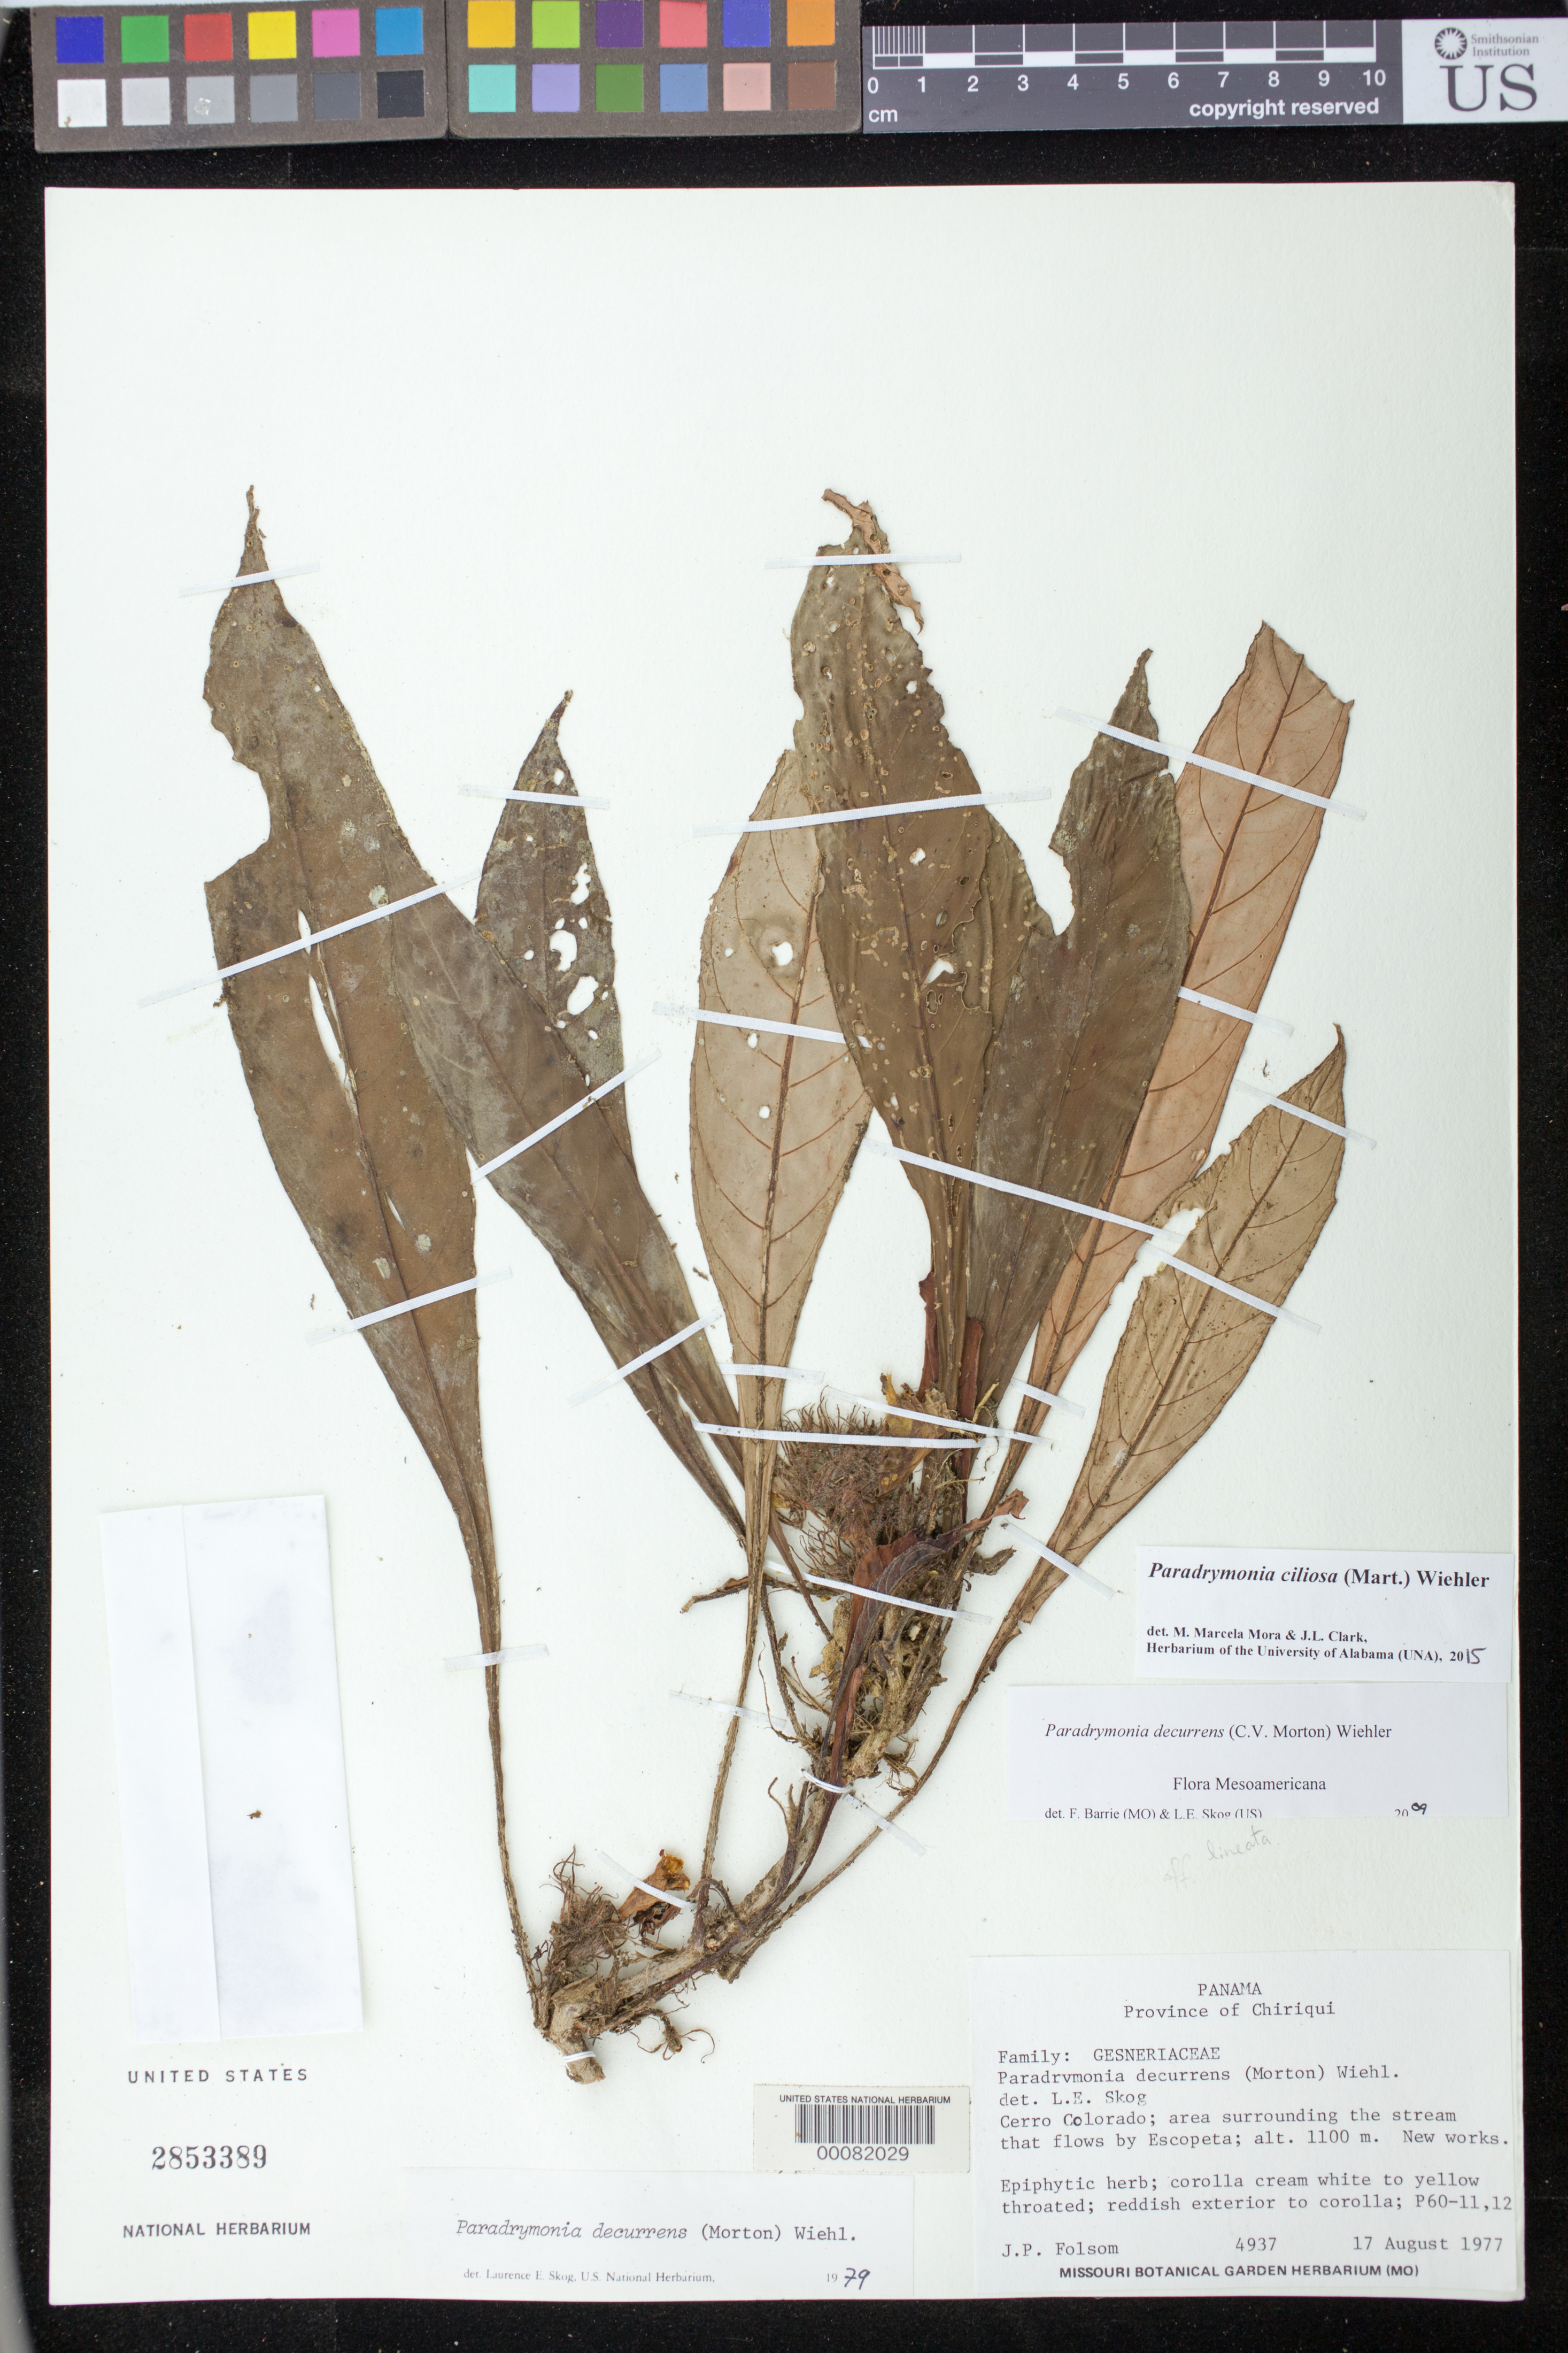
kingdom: Plantae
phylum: Tracheophyta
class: Magnoliopsida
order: Lamiales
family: Gesneriaceae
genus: Paradrymonia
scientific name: Paradrymonia ciliosa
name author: (Mart.) Wiehler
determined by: Mora, M. M.; Clark, J. L.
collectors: J. P. Folsom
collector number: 4937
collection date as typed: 17 Aug 1977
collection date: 1977-08-17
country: Panama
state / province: Chiriquí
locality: Cerro Colorado, area surrounding the stream that flows by Escopeta, new works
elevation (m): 1100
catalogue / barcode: US 2853389